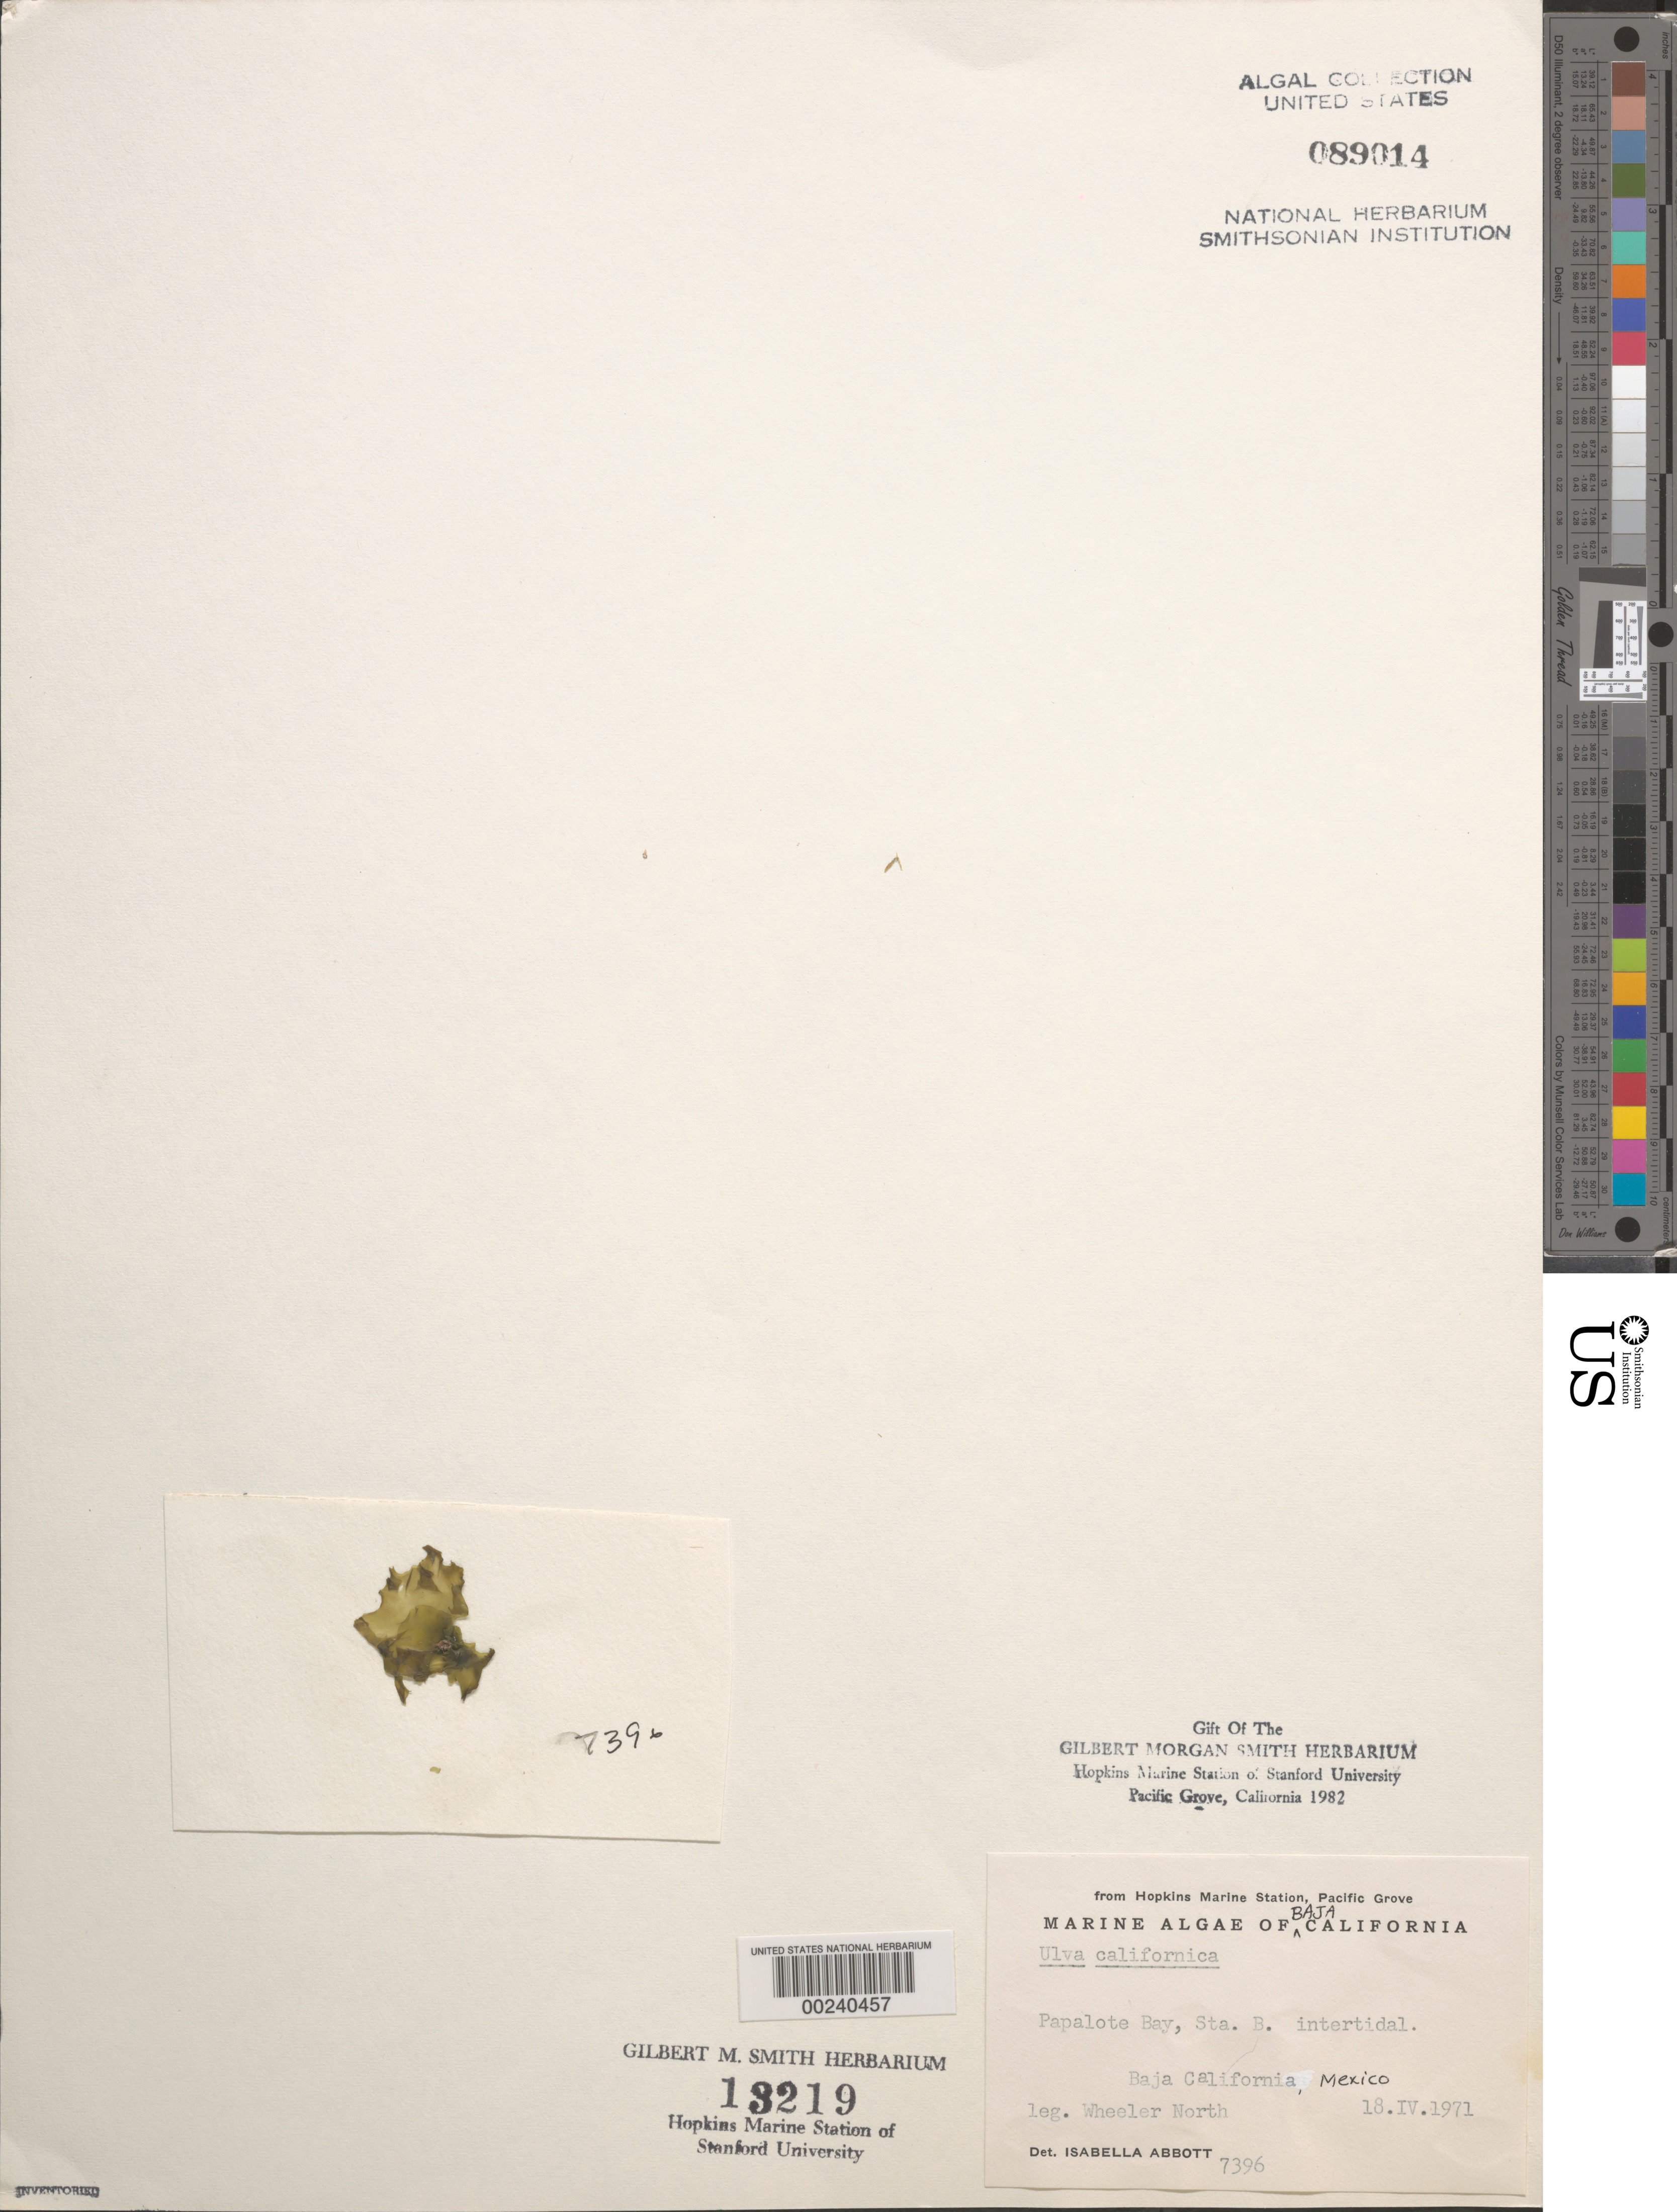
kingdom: Plantae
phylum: Chlorophyta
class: Ulvophyceae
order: Ulvales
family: Ulvaceae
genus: Ulva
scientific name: Ulva californica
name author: N.Wille in Collins et al.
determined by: Abbott, Isabella A.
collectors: W. North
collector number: IAA 7396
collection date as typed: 18 Apr 1971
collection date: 1971-04-18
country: Mexico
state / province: Baja California Norte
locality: Papolote Bay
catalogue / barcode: US 89014